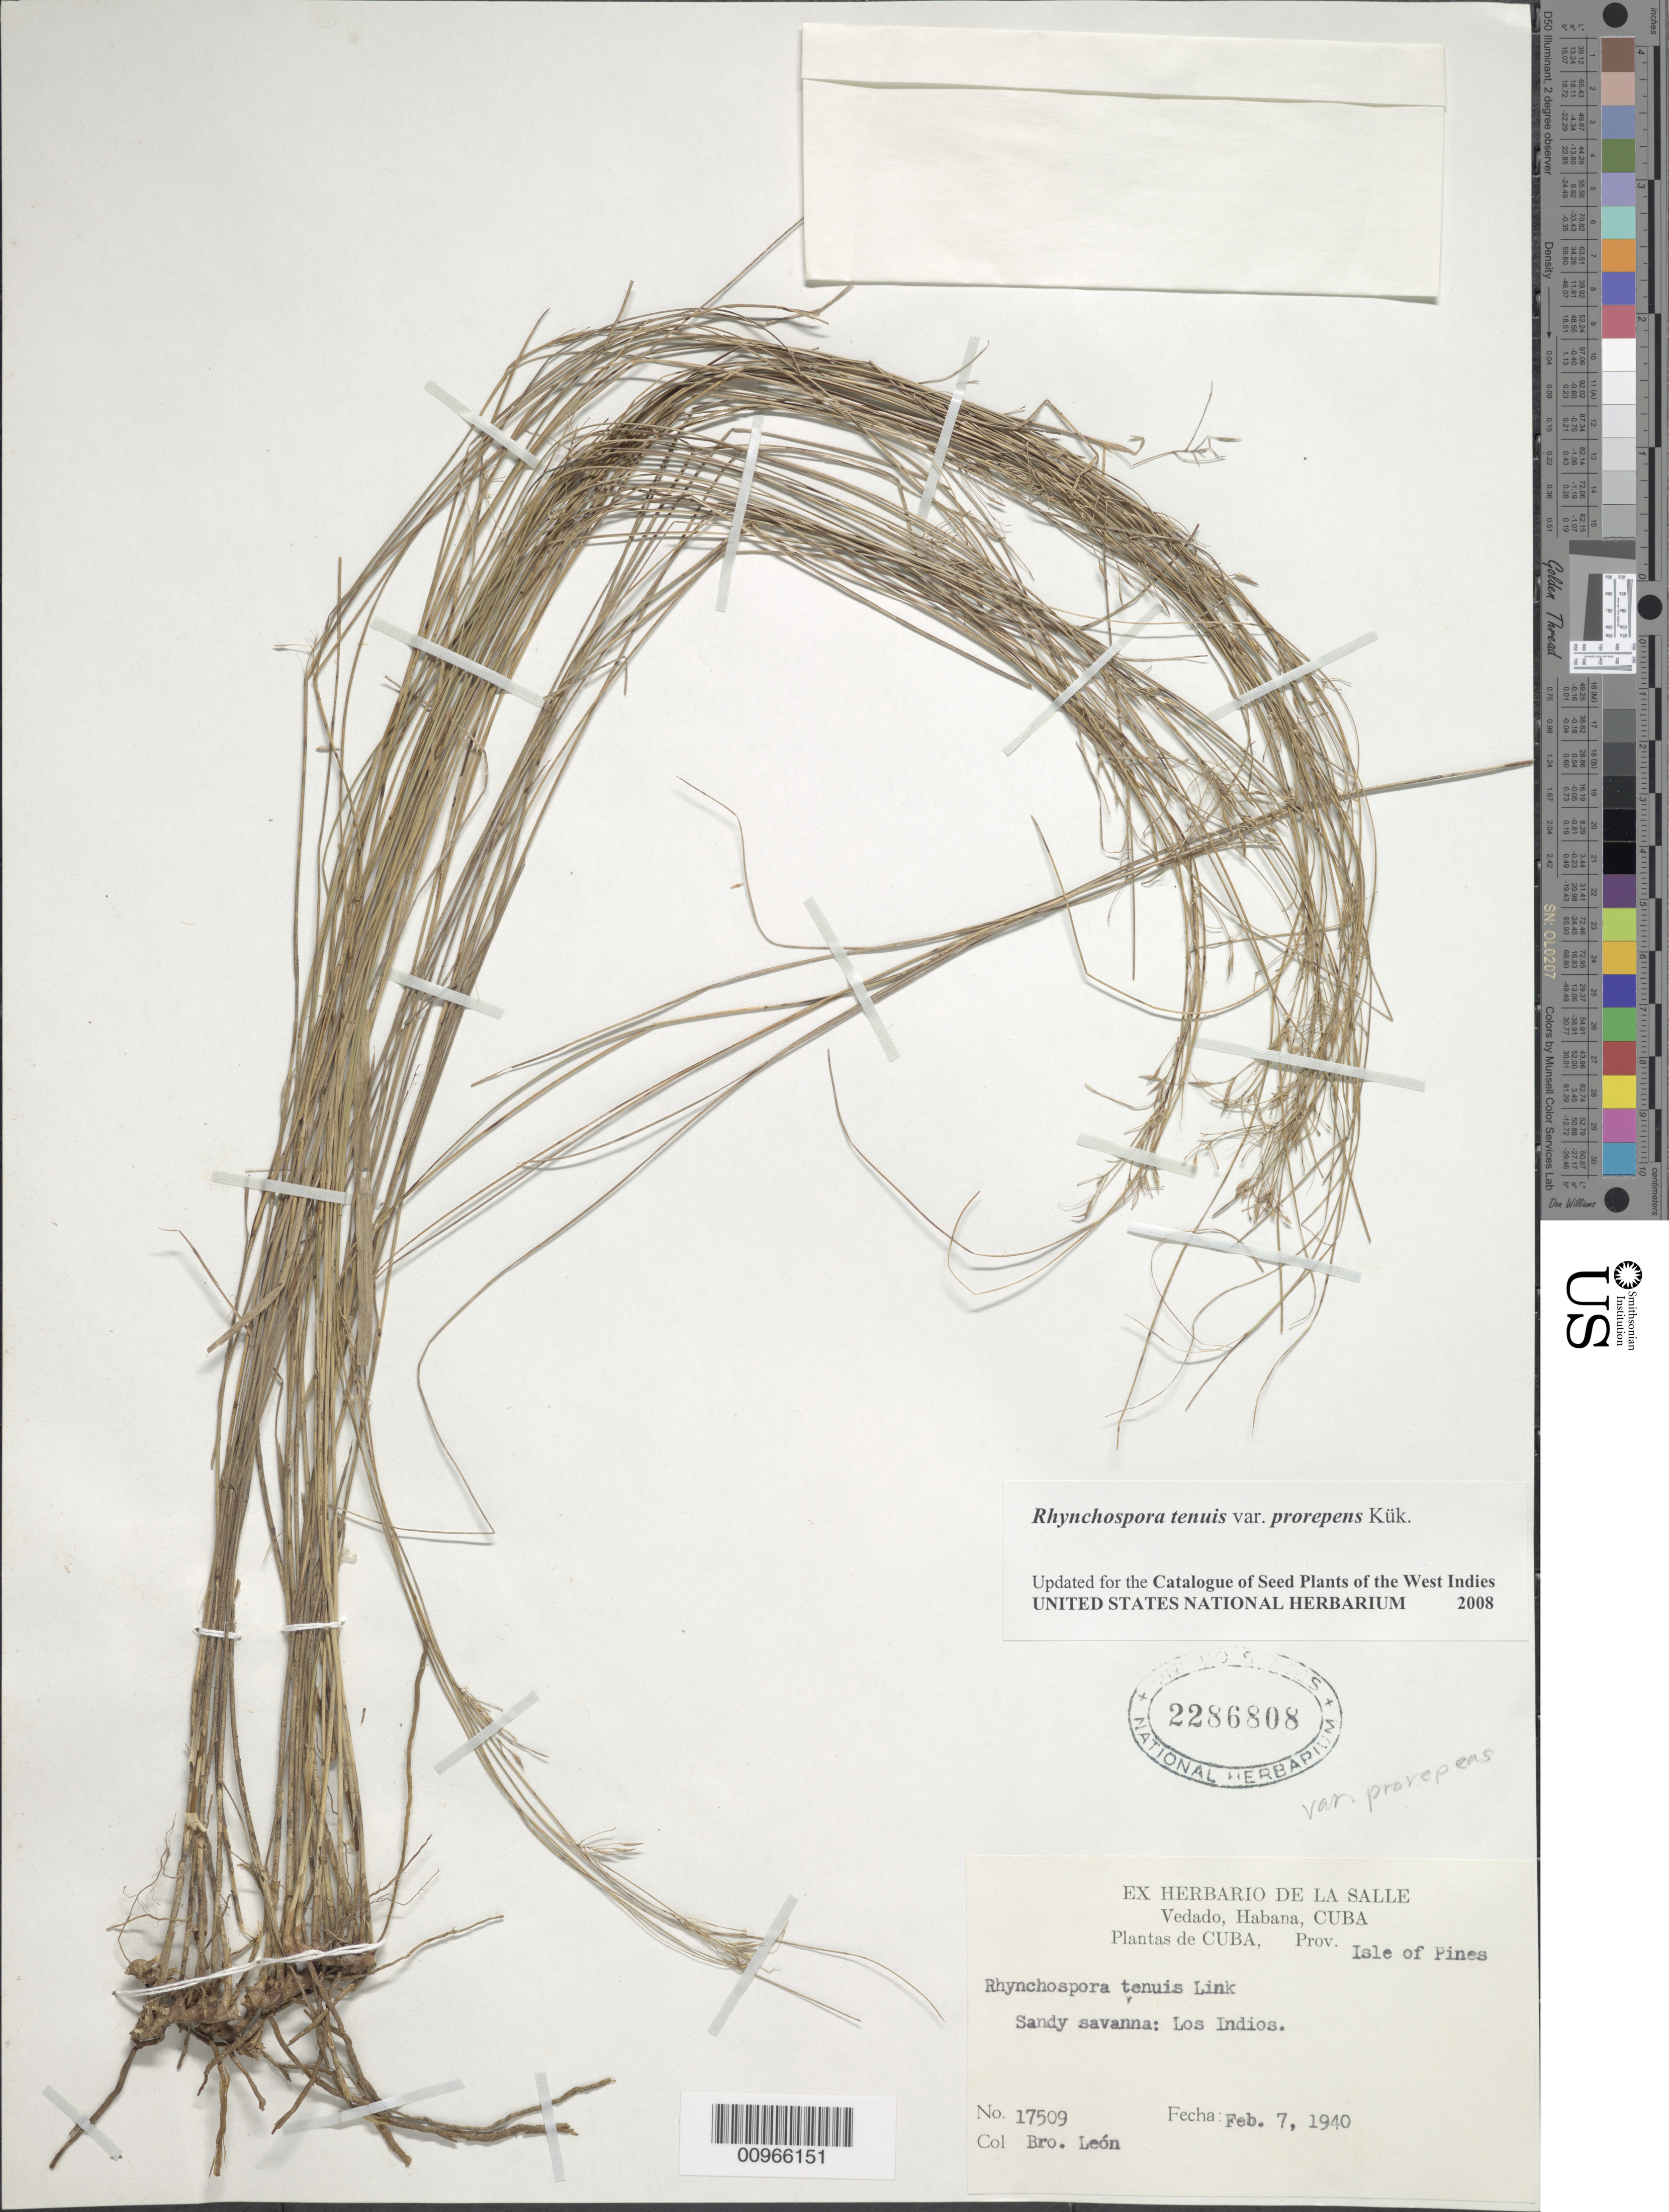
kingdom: Plantae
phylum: Tracheophyta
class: Liliopsida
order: Poales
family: Cyperaceae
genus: Rhynchospora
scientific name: Rhynchospora tenuis var. prorepens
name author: Kük.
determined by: Strong, M. T., (US), Smithsonian Institution - National Museum of Natural History (UNITED STATES)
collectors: Bro. León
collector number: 17509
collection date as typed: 07 Feb 1940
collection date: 1940-02-07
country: Cuba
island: Isla de la Juventud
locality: Los Indios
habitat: Sandy savanna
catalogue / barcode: US 2286808